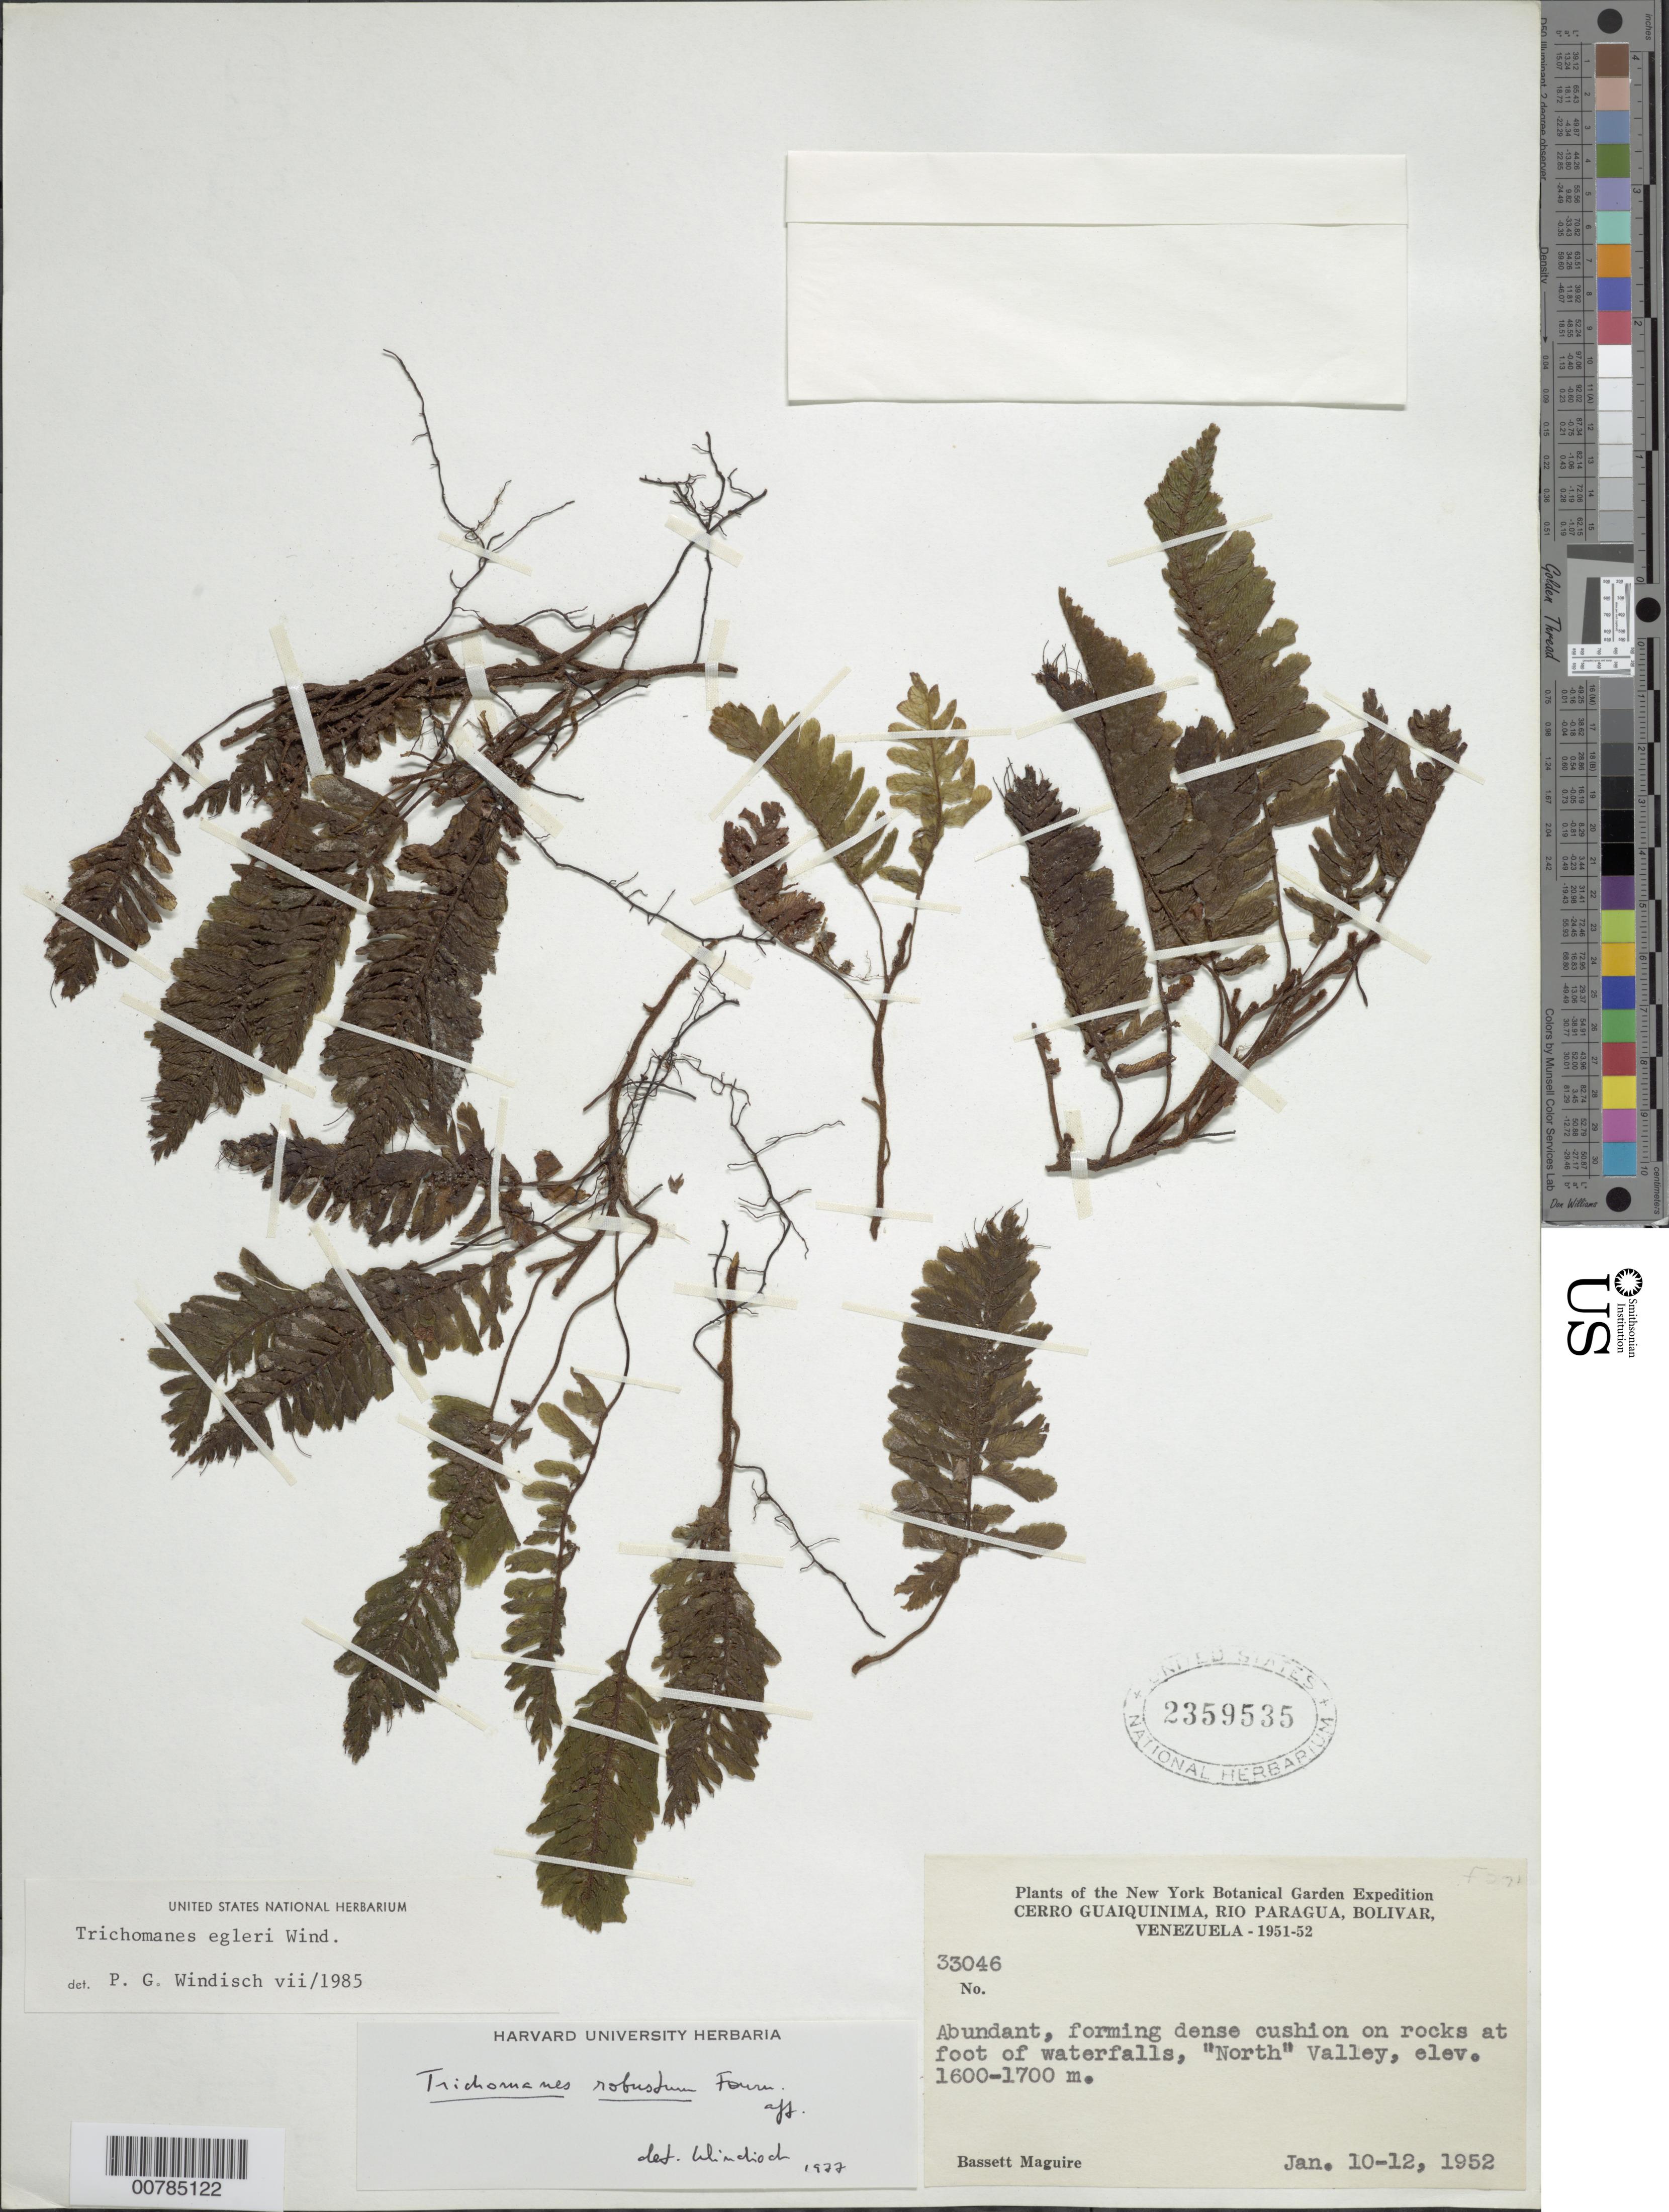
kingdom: Plantae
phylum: Tracheophyta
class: Polypodiopsida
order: Hymenophyllales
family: Hymenophyllaceae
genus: Trichomanes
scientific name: Trichomanes egleri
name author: P.G. Windisch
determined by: Windisch, Paulo Guenter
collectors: B. Maguire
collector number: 33046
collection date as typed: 10-Jan-52 to 12-Jan-52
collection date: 1952-01-10/1952-01-12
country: Venezuela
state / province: Bolívar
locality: Cerro Guaiquinima, Río Paragua, "North Valley"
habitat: On rocks at foot of waterfalls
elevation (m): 1600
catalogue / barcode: US 2359535